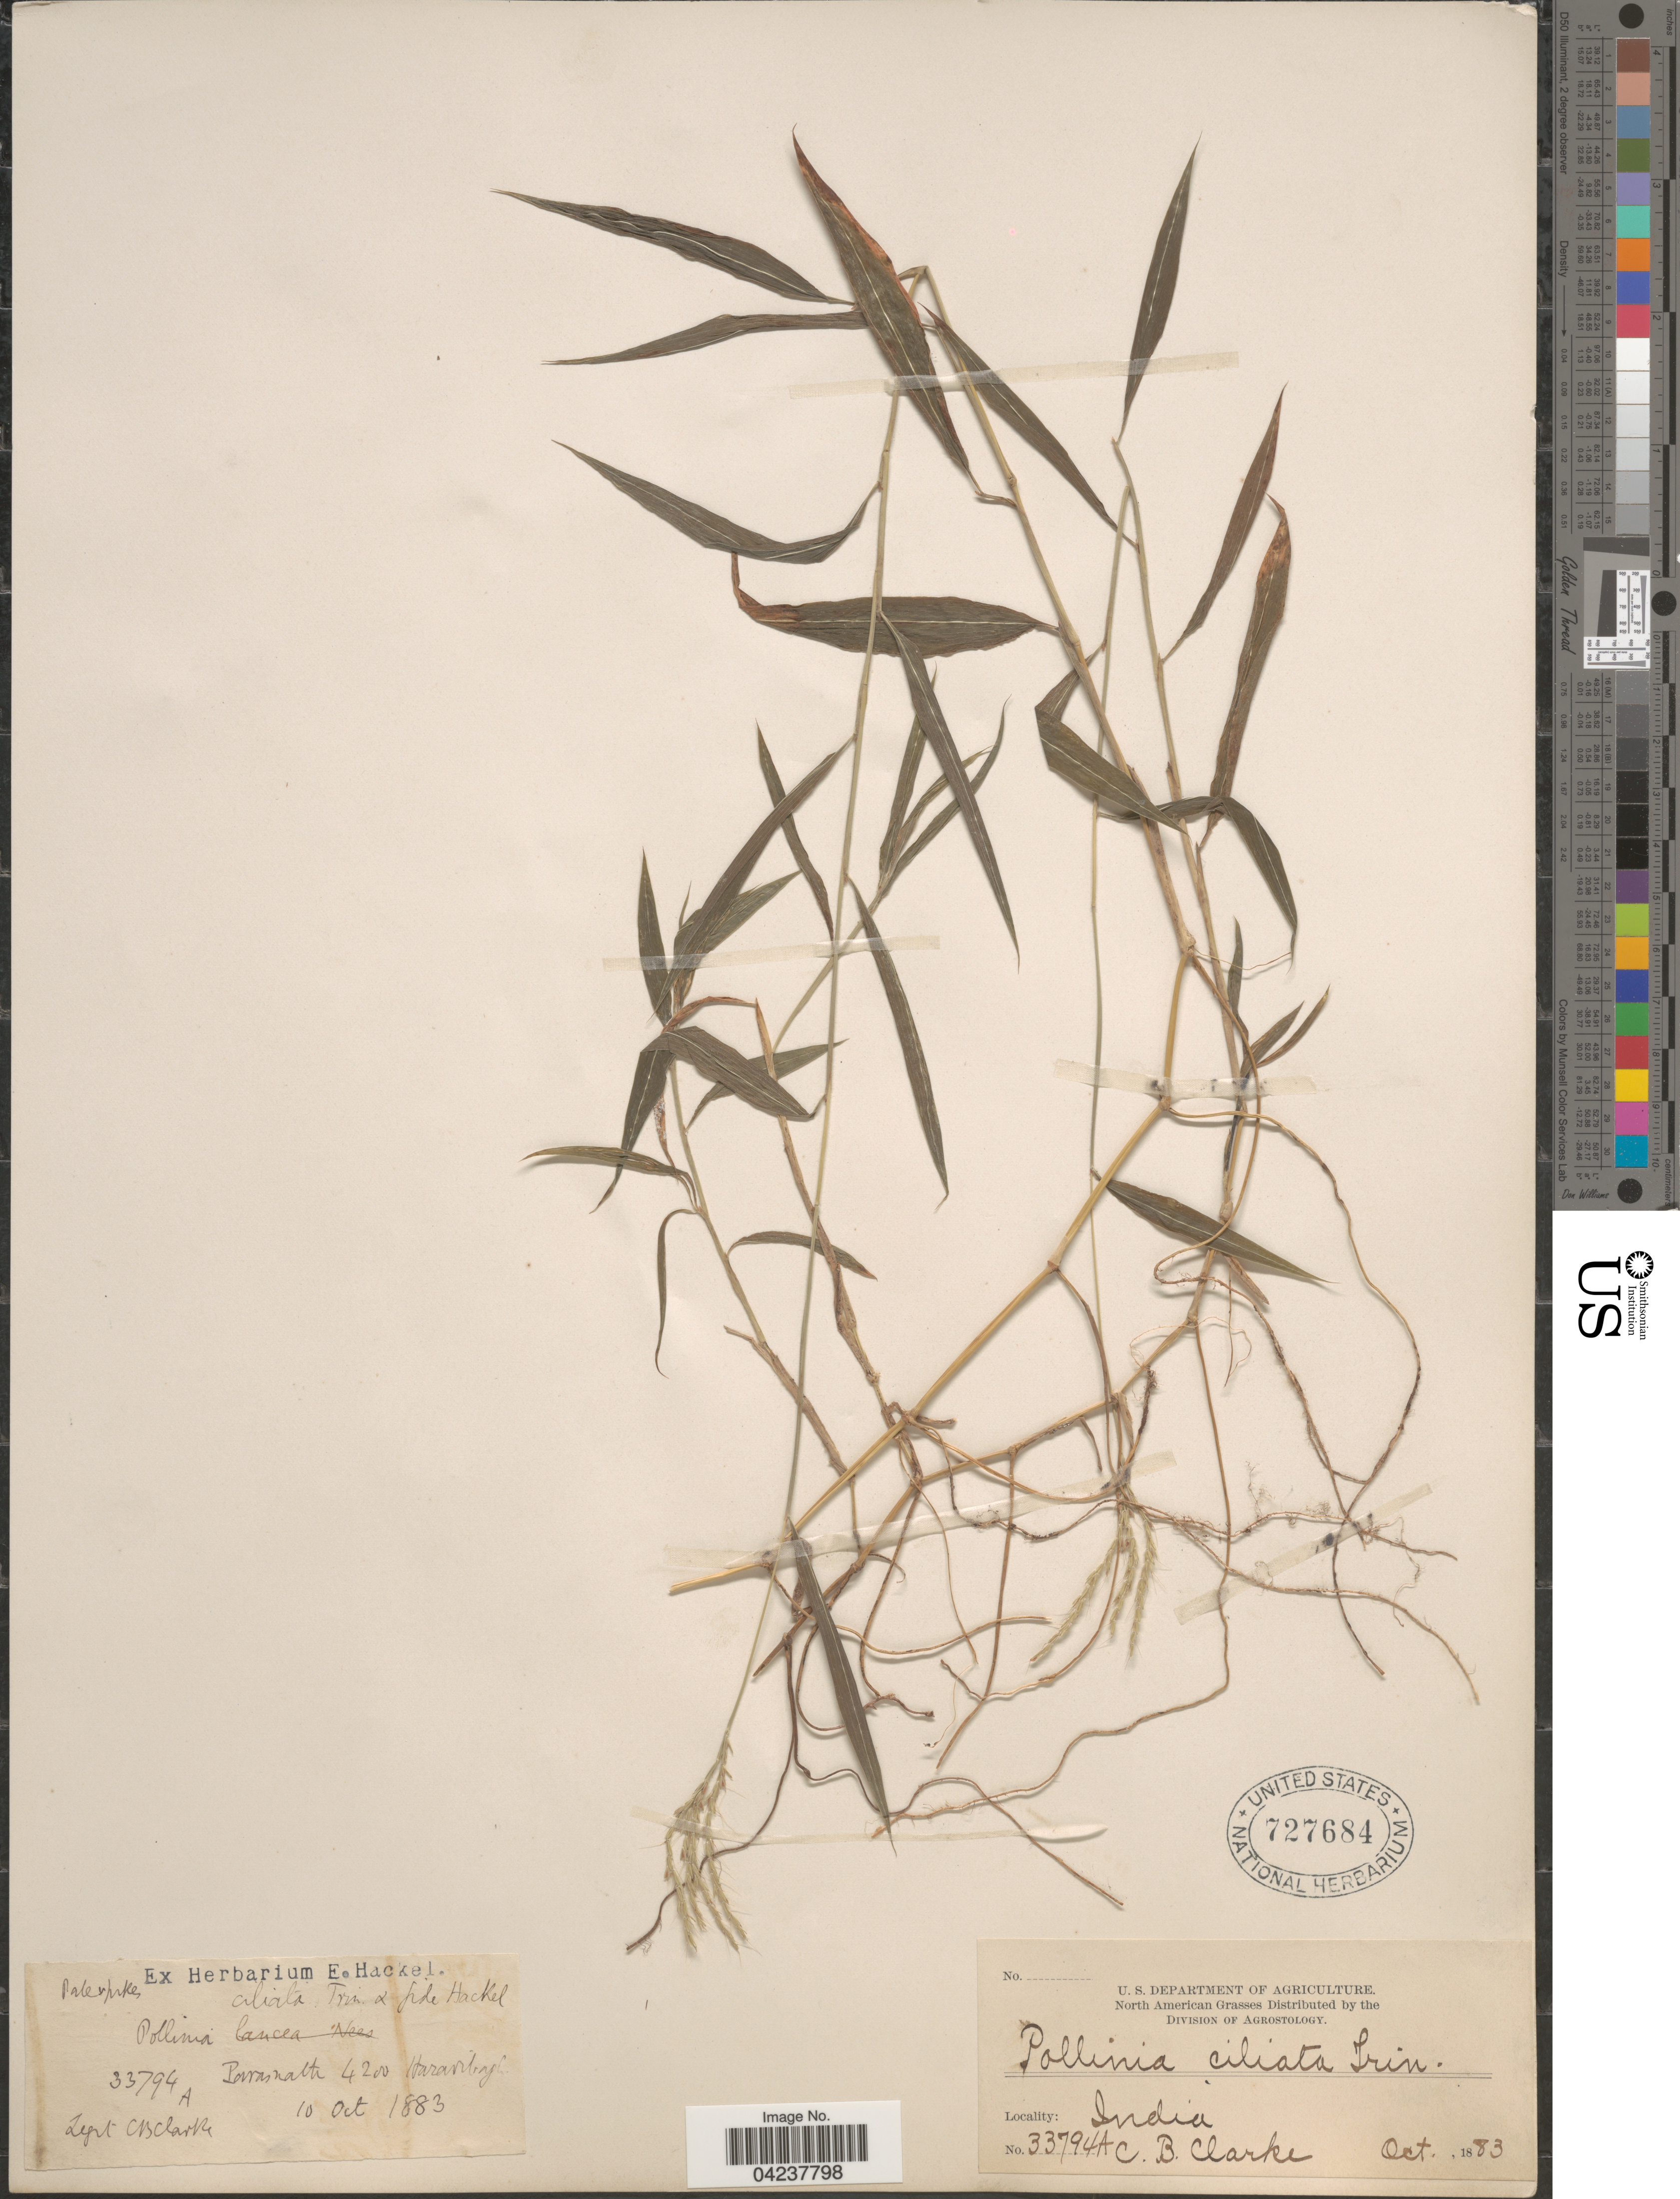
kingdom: Plantae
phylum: Tracheophyta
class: Liliopsida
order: Poales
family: Poaceae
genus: Microstegium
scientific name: Microstegium ciliatum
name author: (Trin.) A. Camus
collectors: C. B. Clarke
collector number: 33794A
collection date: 1883-10-10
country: India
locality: Parasnath Hazaribagh.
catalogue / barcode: US 727684